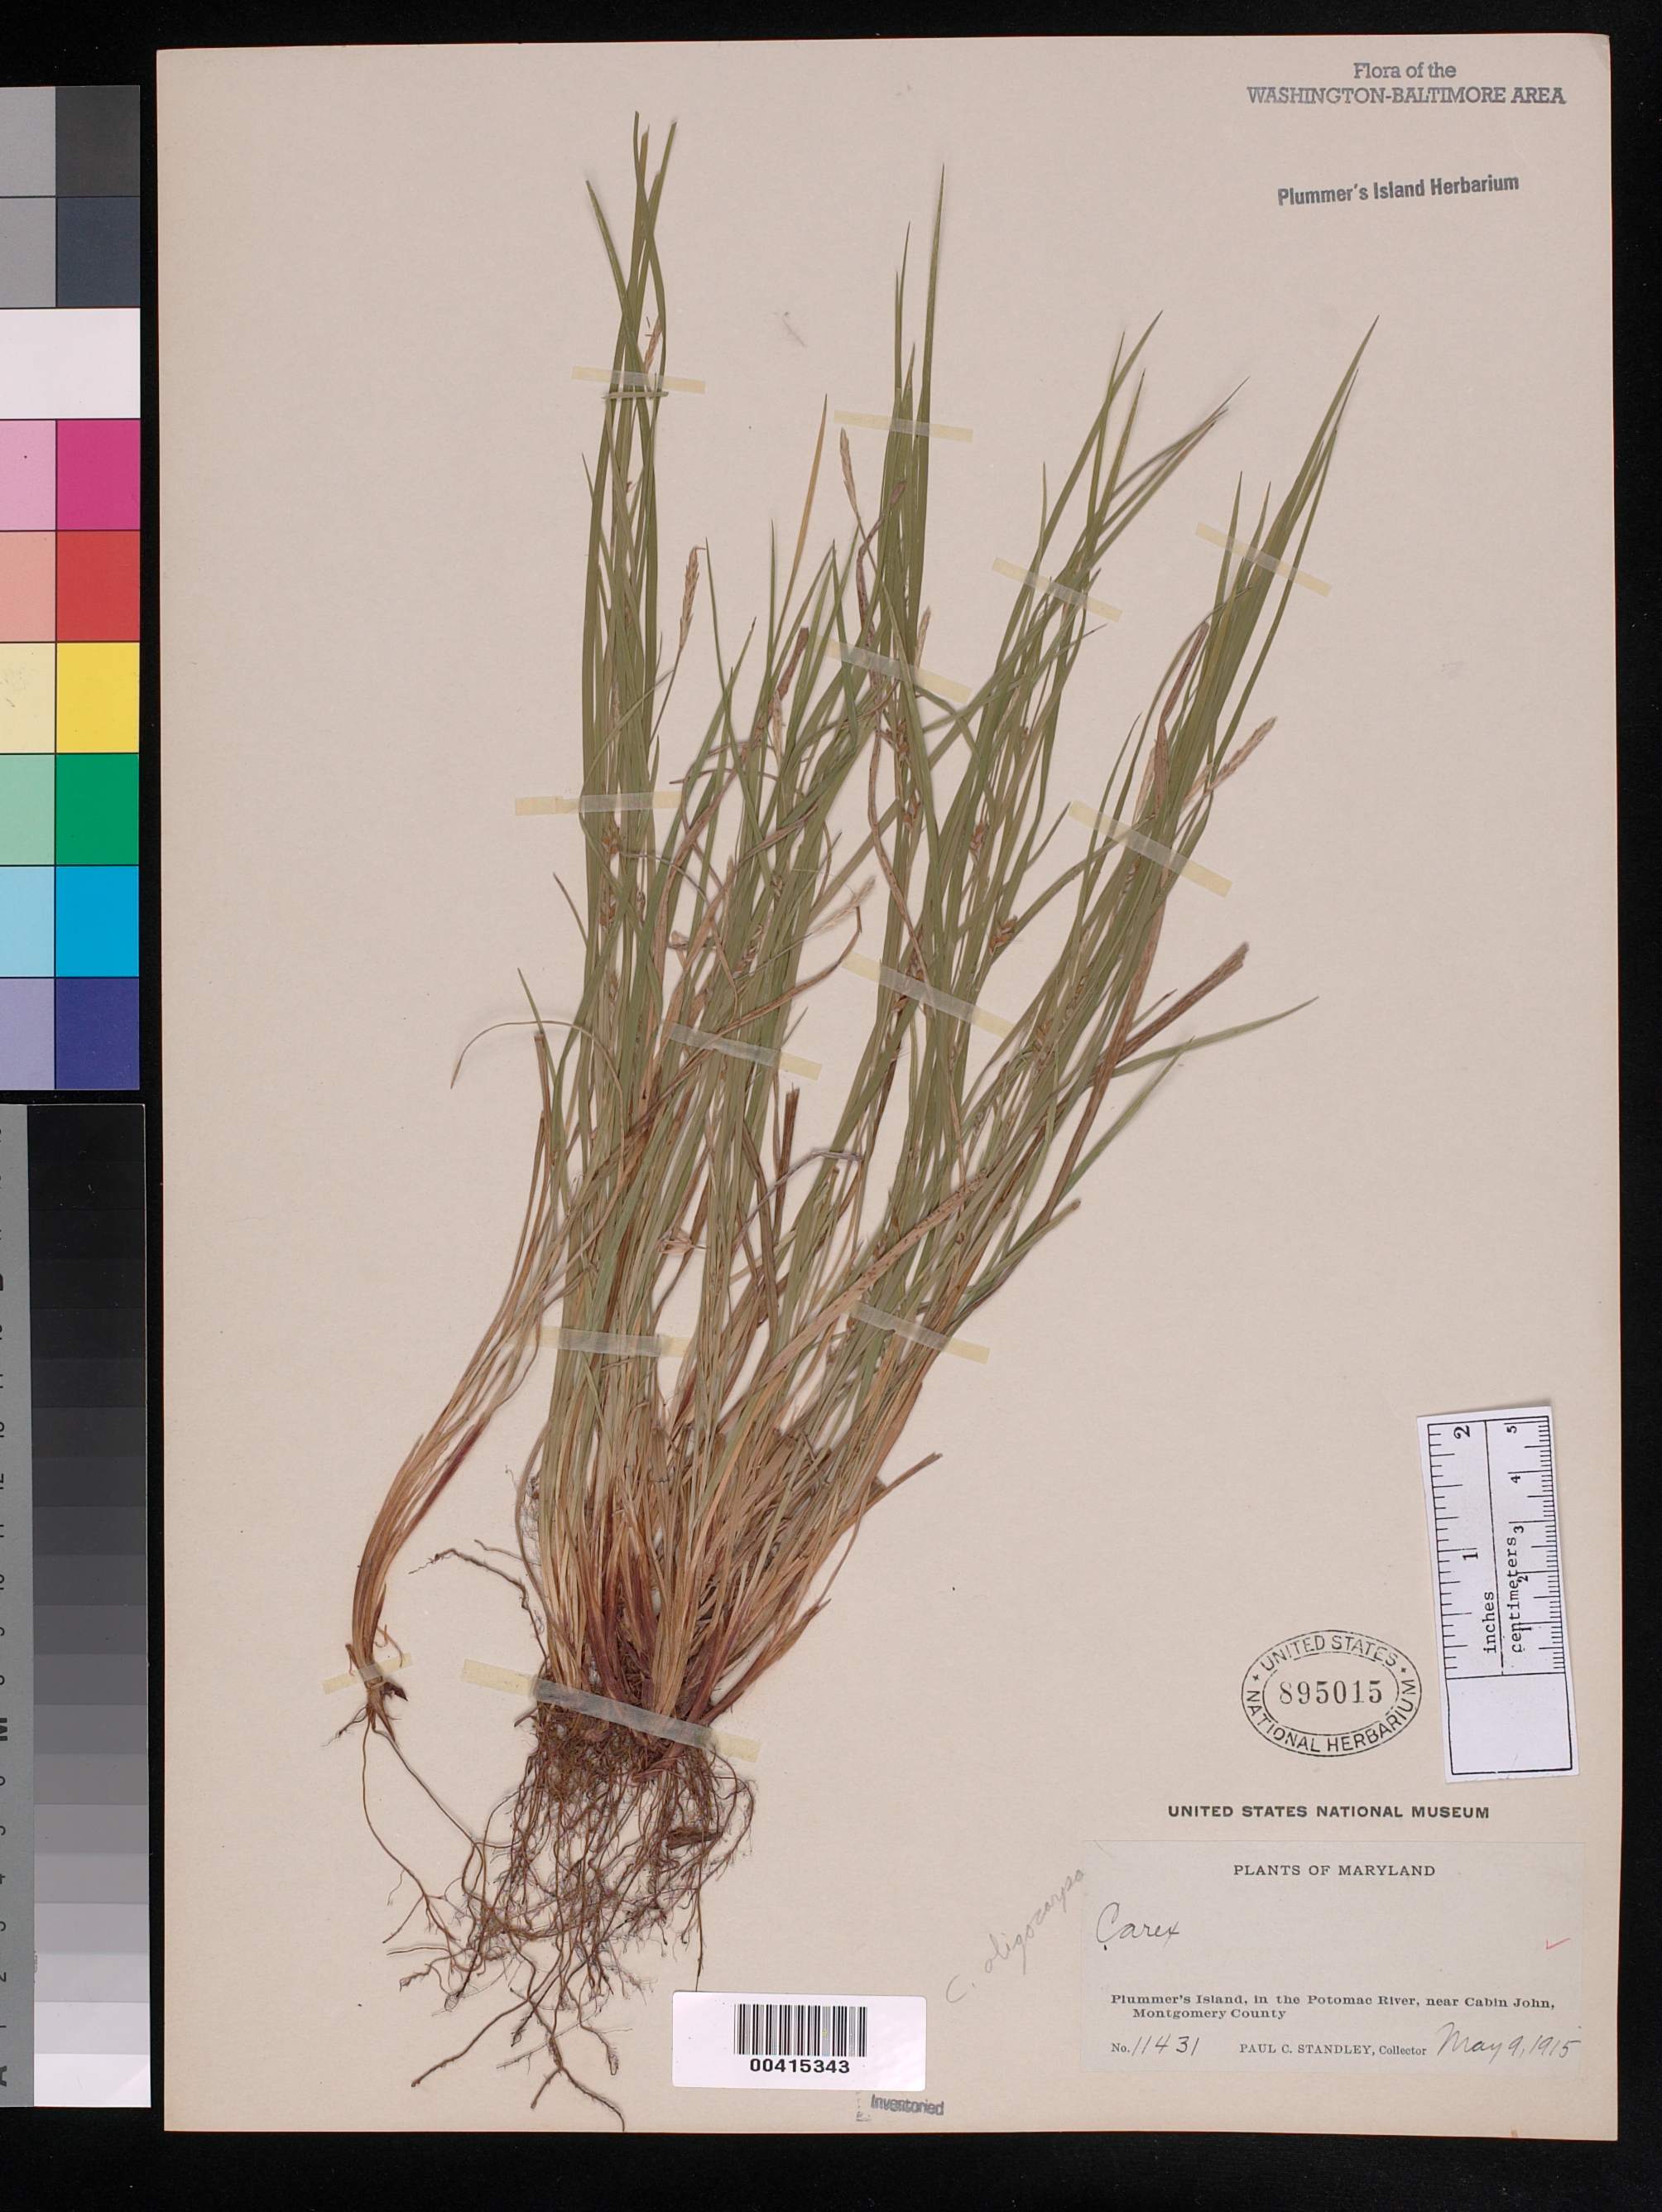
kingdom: Plantae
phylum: Tracheophyta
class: Liliopsida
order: Poales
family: Cyperaceae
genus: Carex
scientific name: Carex oligocarpa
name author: Willd.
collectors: P. C. Standley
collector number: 11431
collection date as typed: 09 May 1915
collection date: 1915-05-09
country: United States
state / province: Maryland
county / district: Montgomery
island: Plummers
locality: Plummer's Island Plummers Island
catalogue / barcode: US 895015